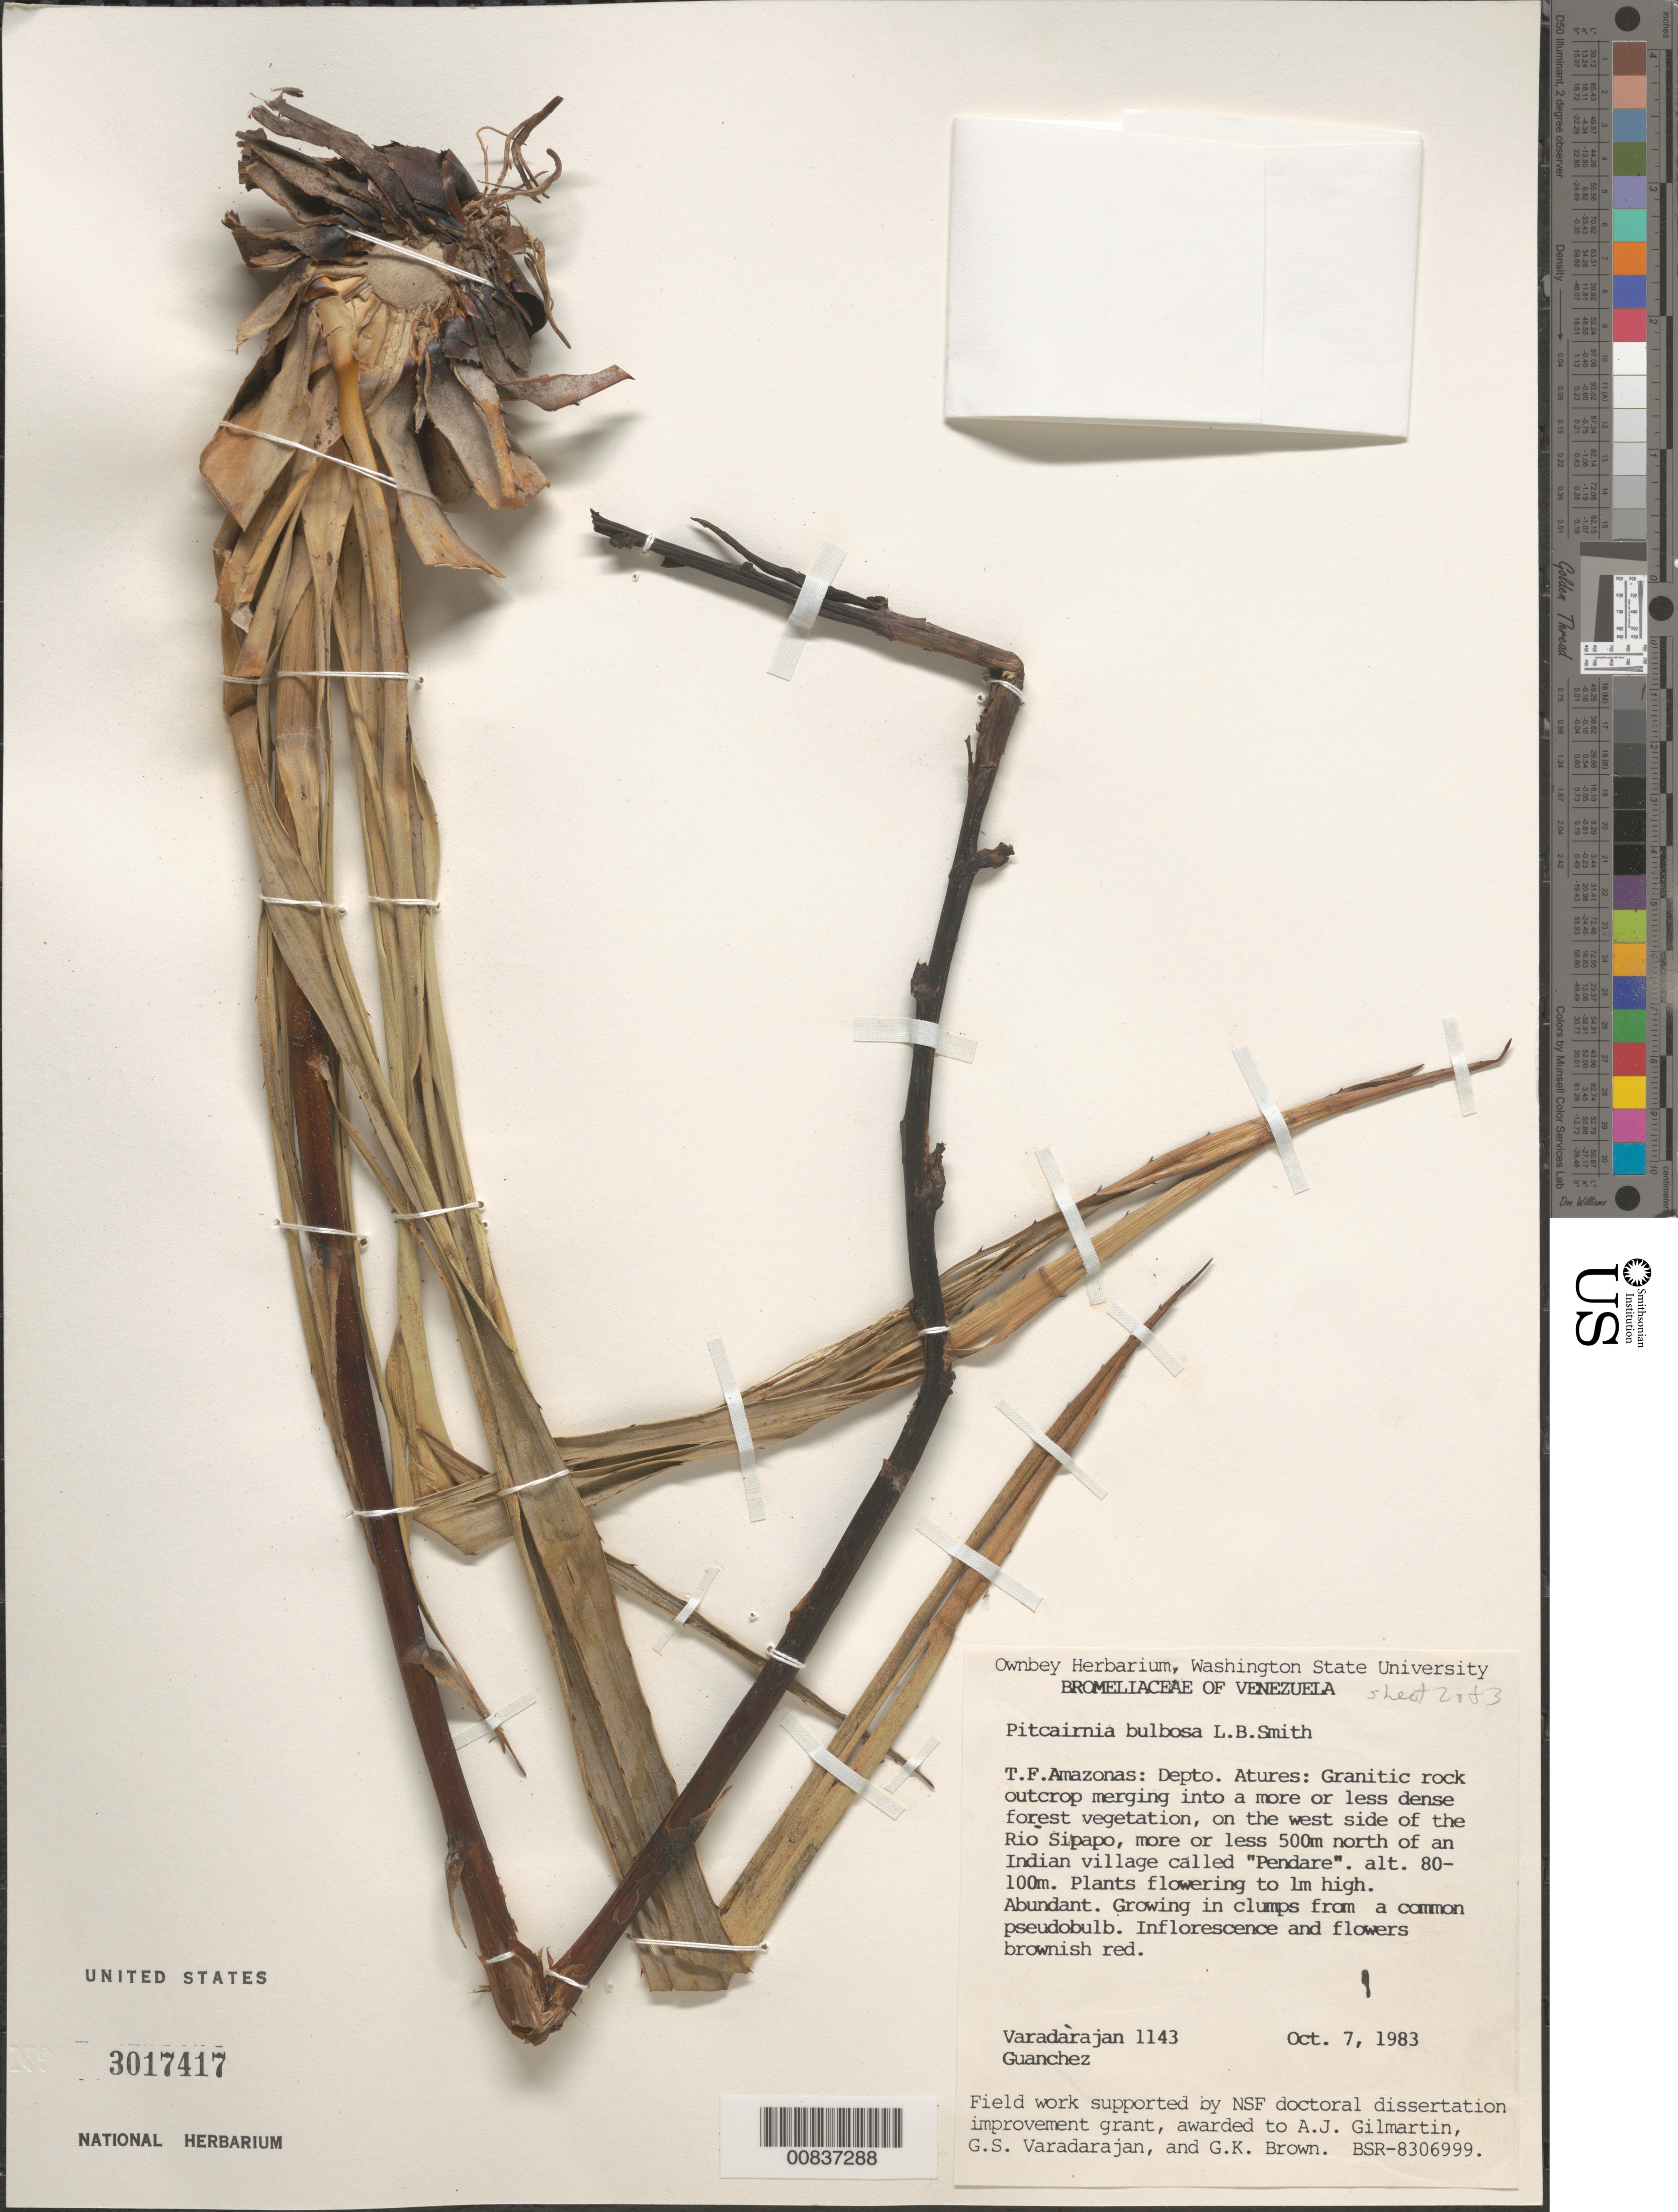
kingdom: Plantae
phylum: Tracheophyta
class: Liliopsida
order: Poales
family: Bromeliaceae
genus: Pitcairnia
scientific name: Pitcairnia bulbosa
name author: L.B. Sm.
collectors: G. S. Varadarajan & -. Guanchez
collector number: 1143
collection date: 1983-10-07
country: Venezuela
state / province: Amazonas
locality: T.F. Amazonas: Depto. Atures: Granitic rock outcrop merging into a more or less dense forest vegetation, on the west side of the Rio Sipapo, more or less 500m north of an Indian village called "Pendare".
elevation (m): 80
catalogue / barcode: US 3017417